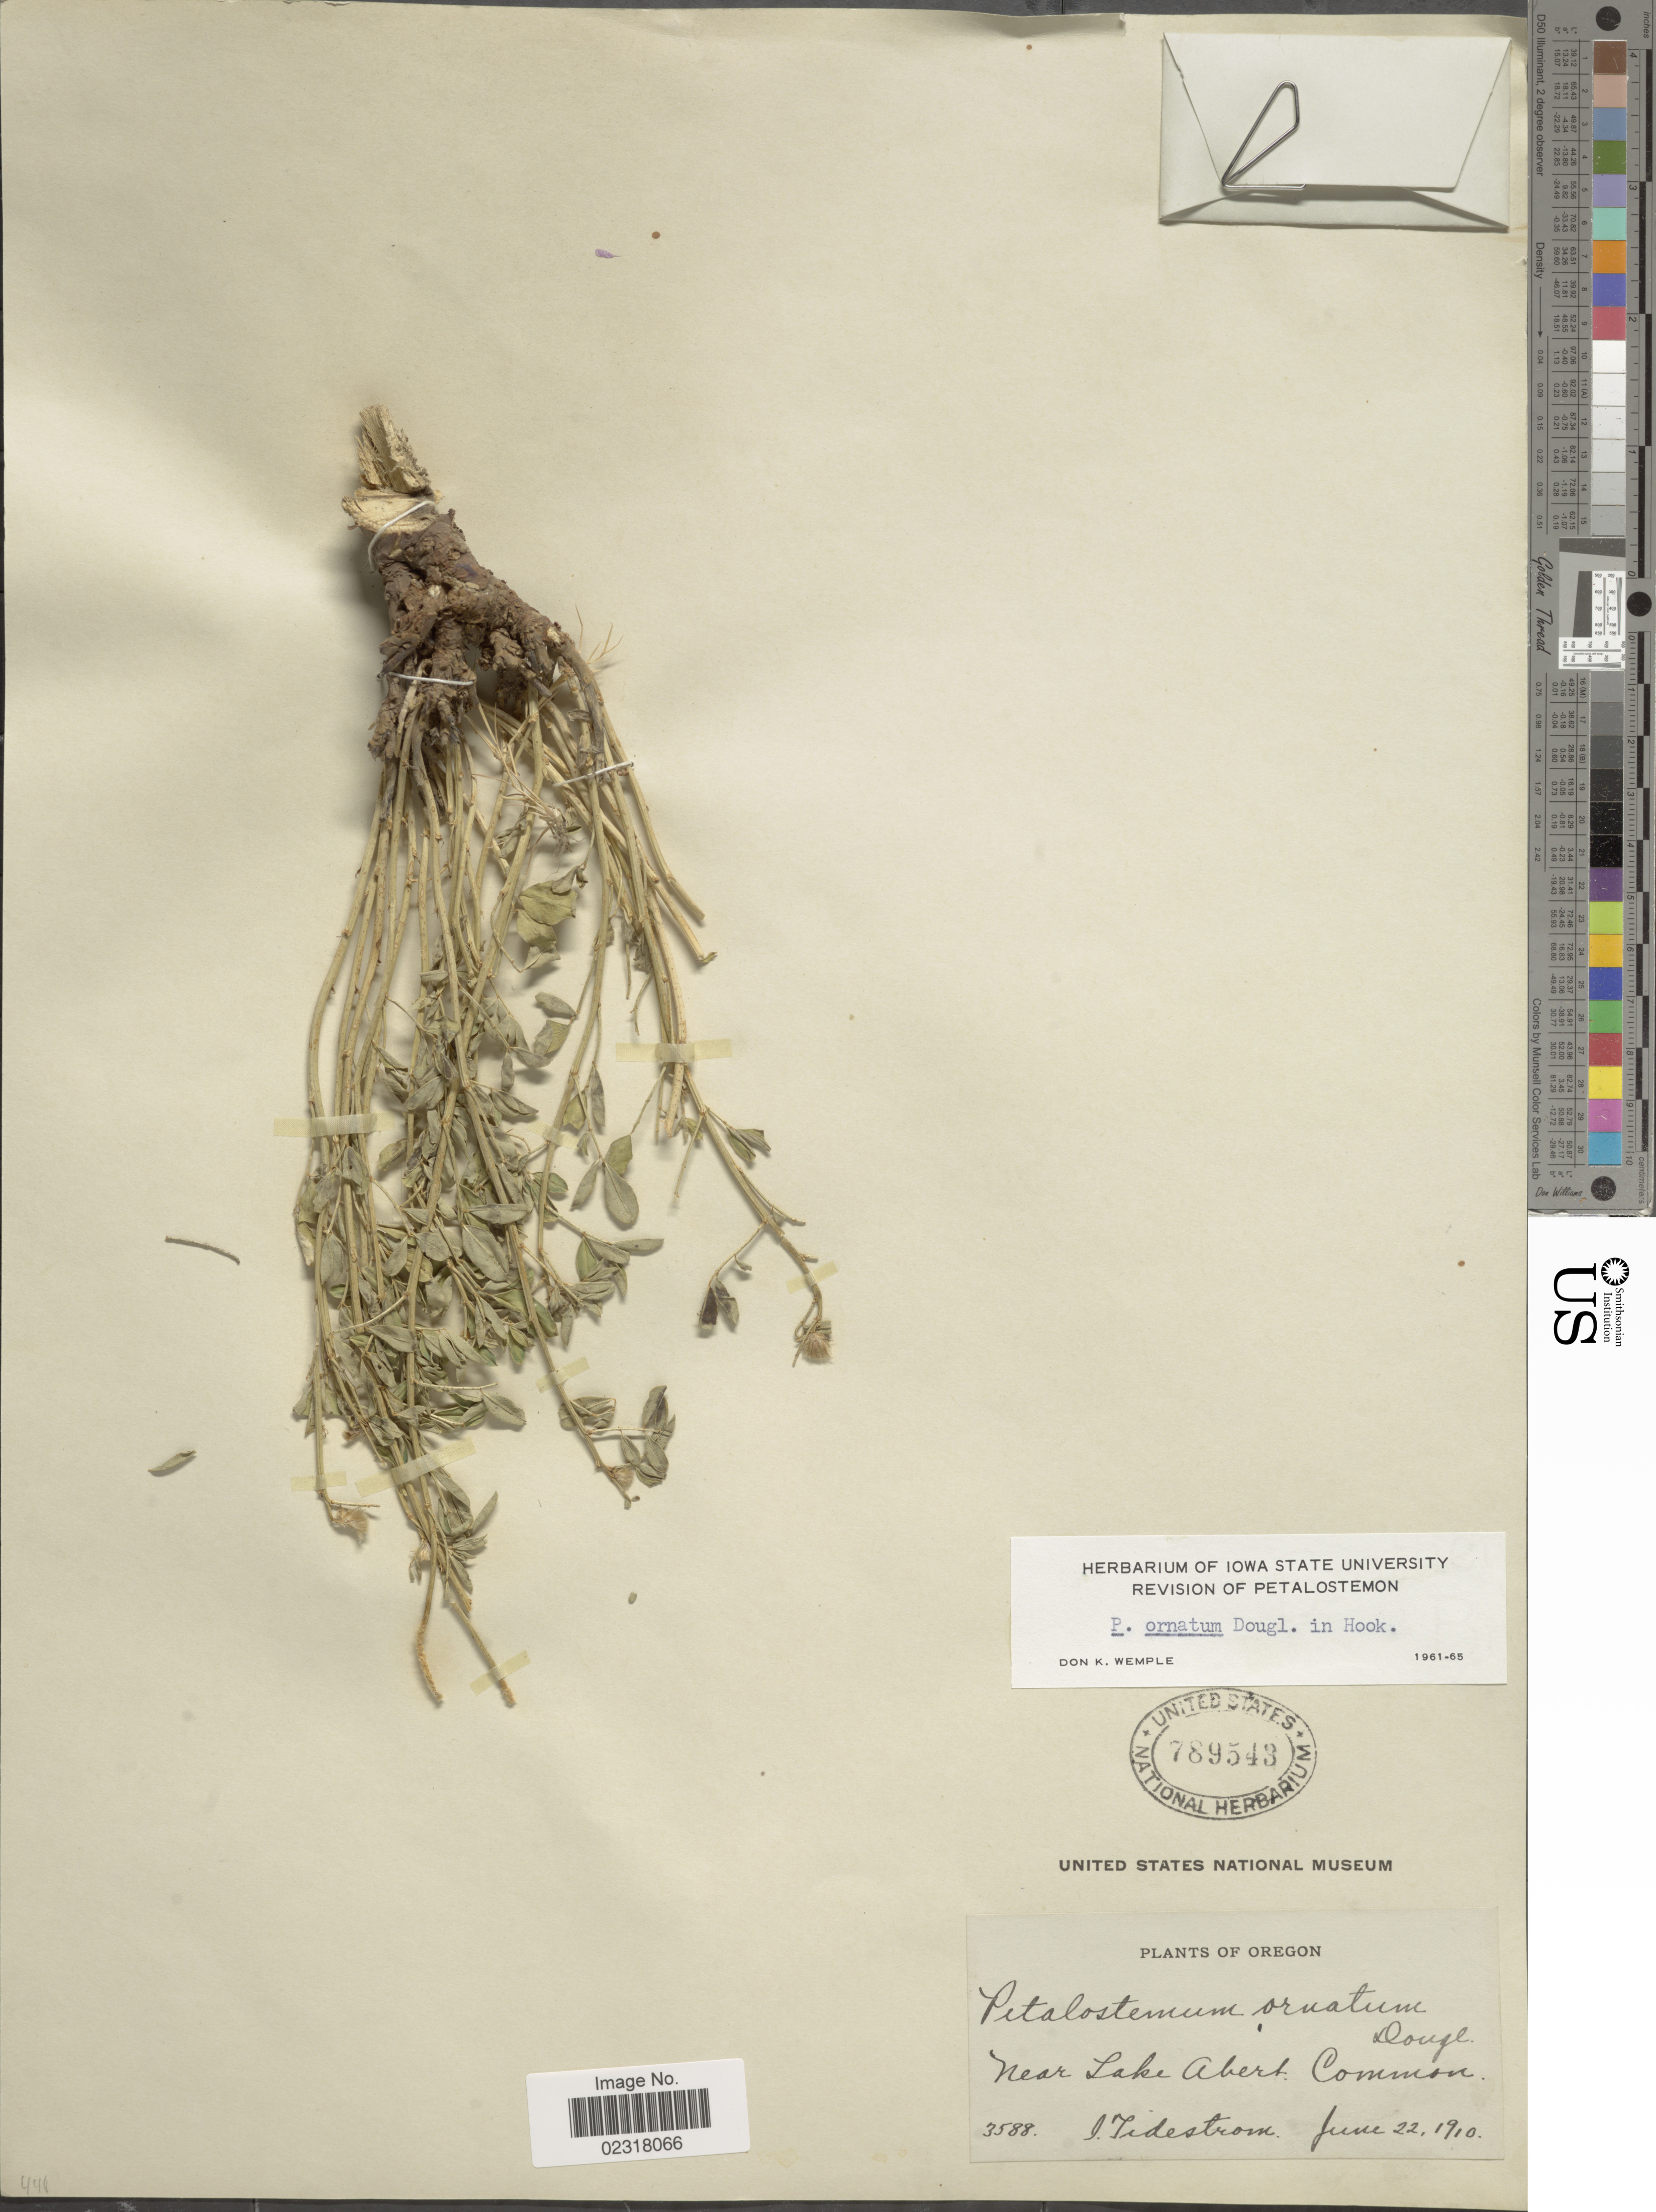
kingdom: Plantae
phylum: Tracheophyta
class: Magnoliopsida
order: Fabales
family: Fabaceae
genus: Dalea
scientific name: Dalea ornata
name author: (Hook.) Eaton & Wright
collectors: I. F. Tidestrom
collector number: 3588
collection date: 1910-06-22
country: United States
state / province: Oregon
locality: NearLake Abert, common.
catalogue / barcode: US 789543